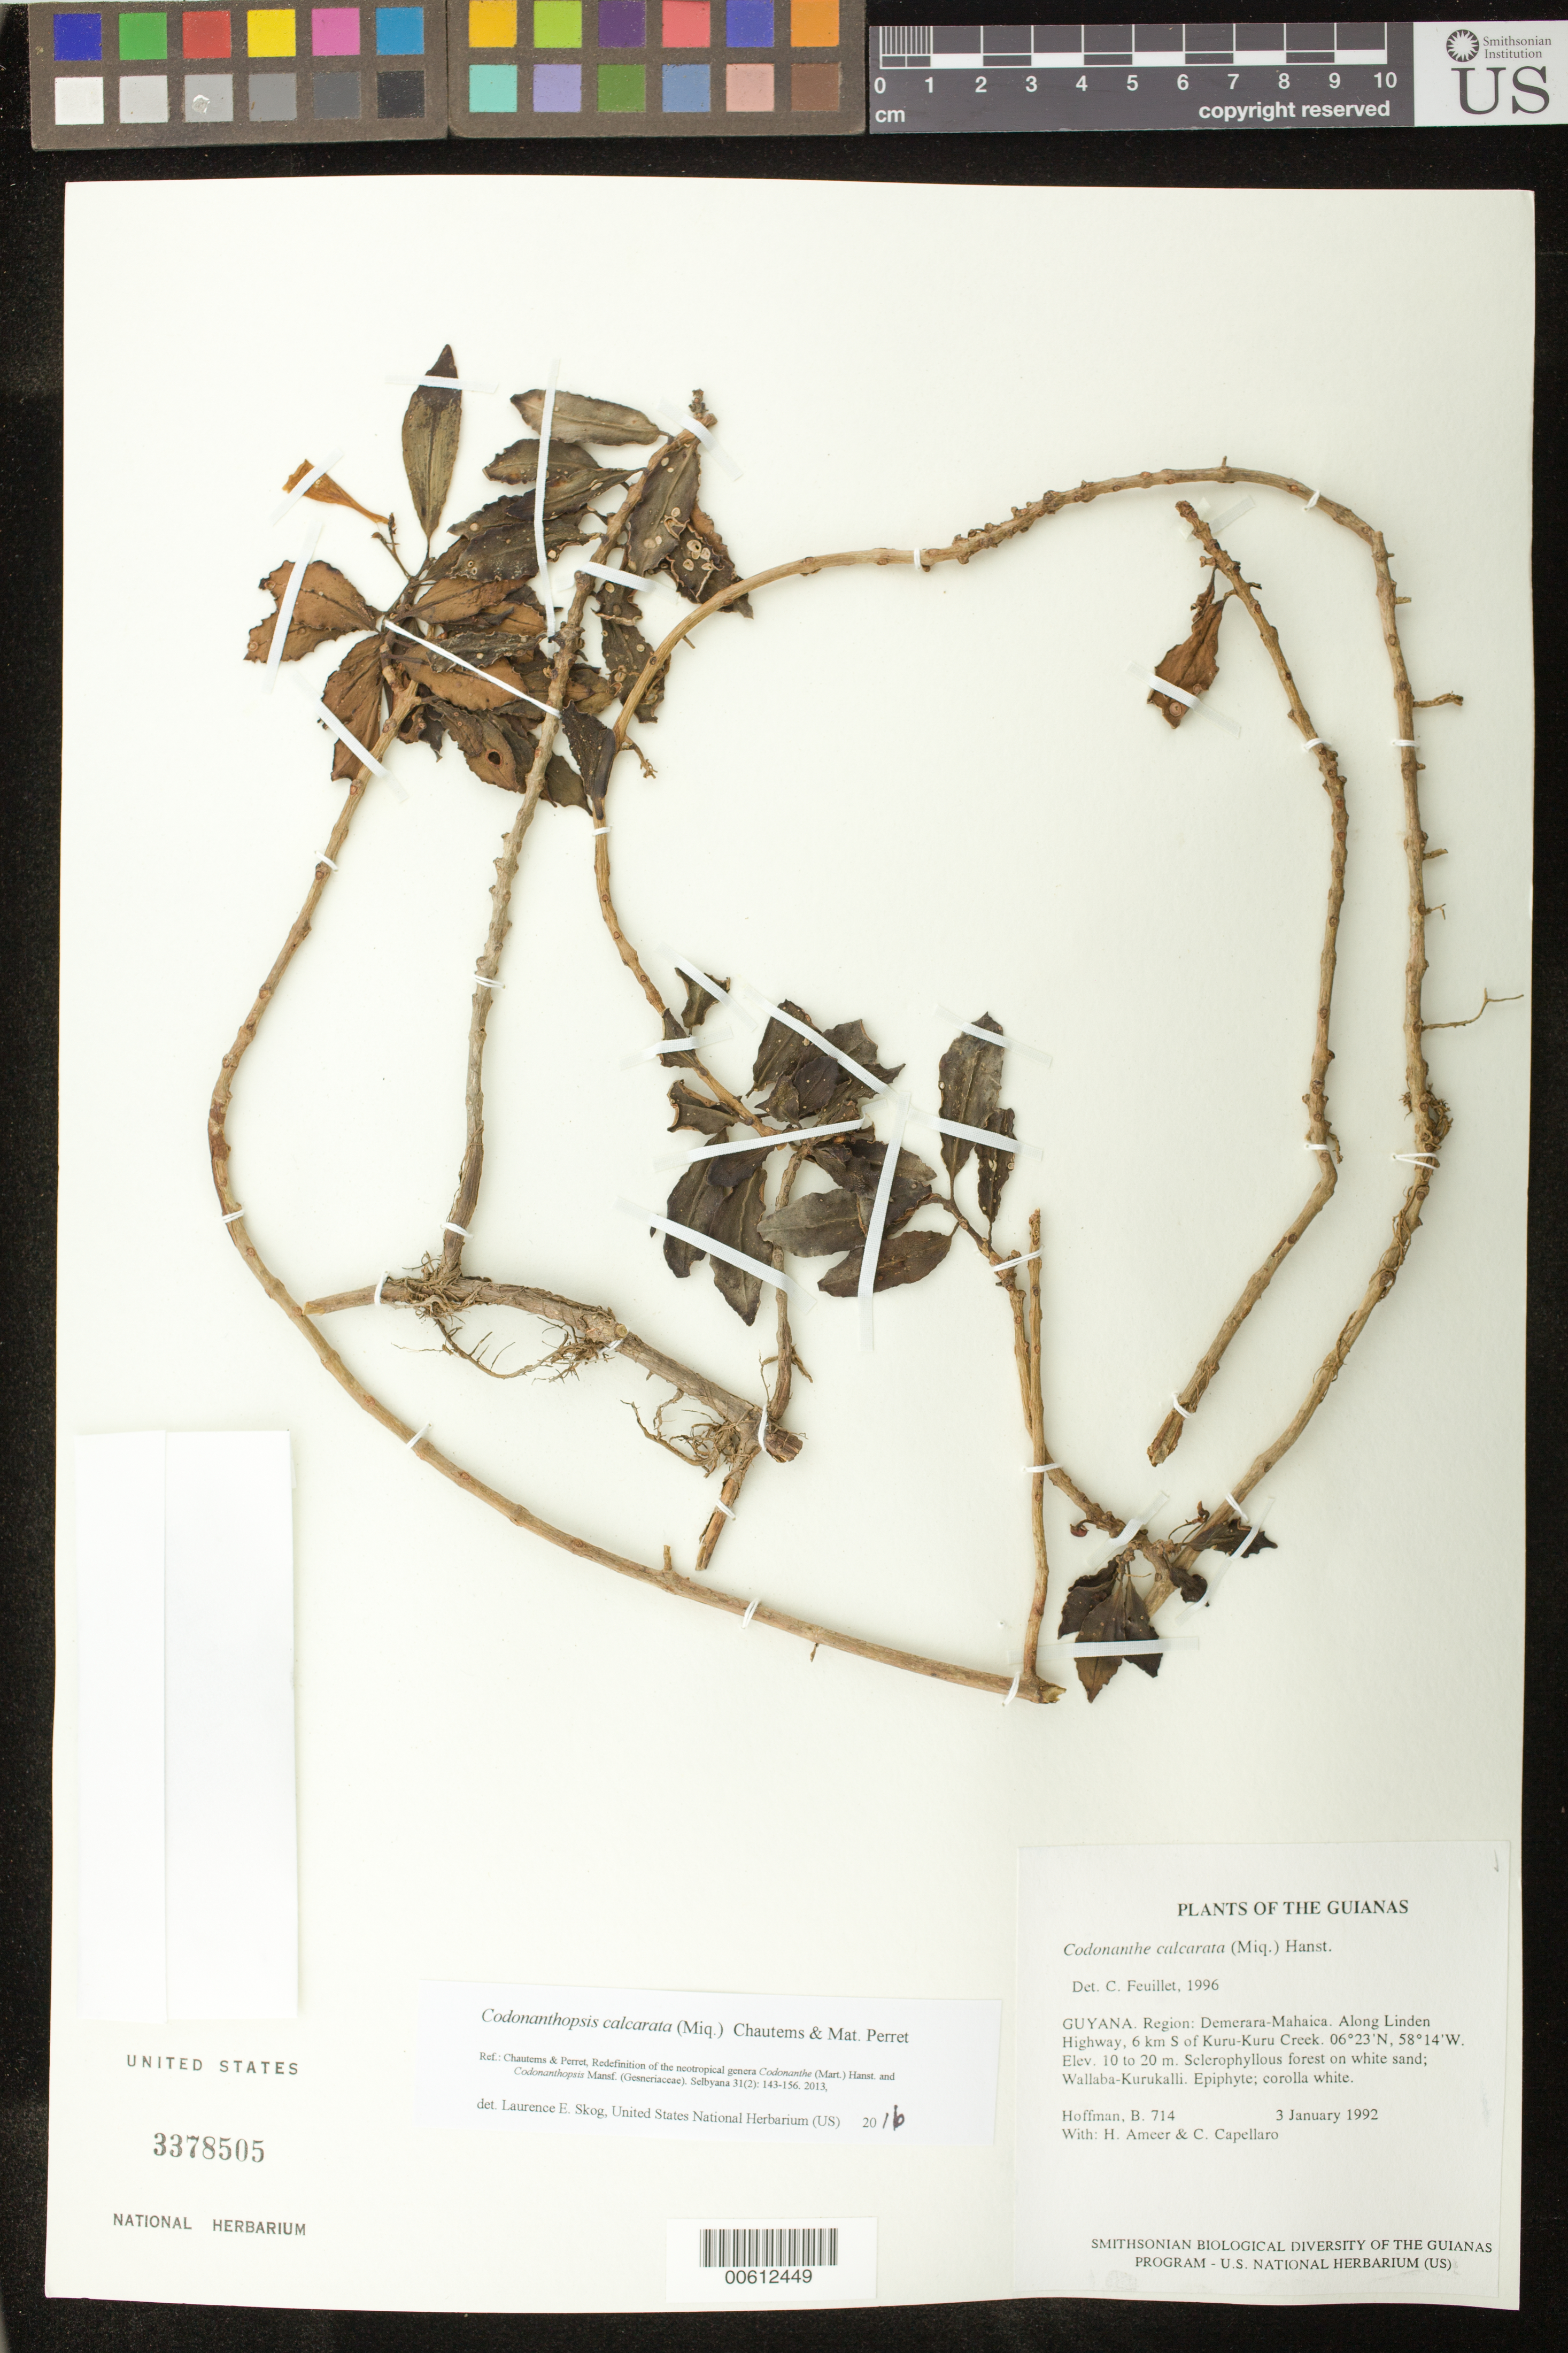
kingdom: Plantae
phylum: Tracheophyta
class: Magnoliopsida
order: Lamiales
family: Gesneriaceae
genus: Codonanthopsis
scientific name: Codonanthopsis calcarata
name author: (Miq.) Chautems & Mat.Perret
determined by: Skog, Laurence E.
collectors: B. Hoffman, H. Ameer & C. Capellaro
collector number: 714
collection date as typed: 03 Jan 1992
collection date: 1992-01-03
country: Guyana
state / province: Demerara-Mahaica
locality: Along Linden Highway, 6 km S of Kuru-Kuru Creek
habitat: Sclerophyllous forest on white sand; Wallaba-Kurukalli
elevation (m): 10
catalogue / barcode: US 3378505